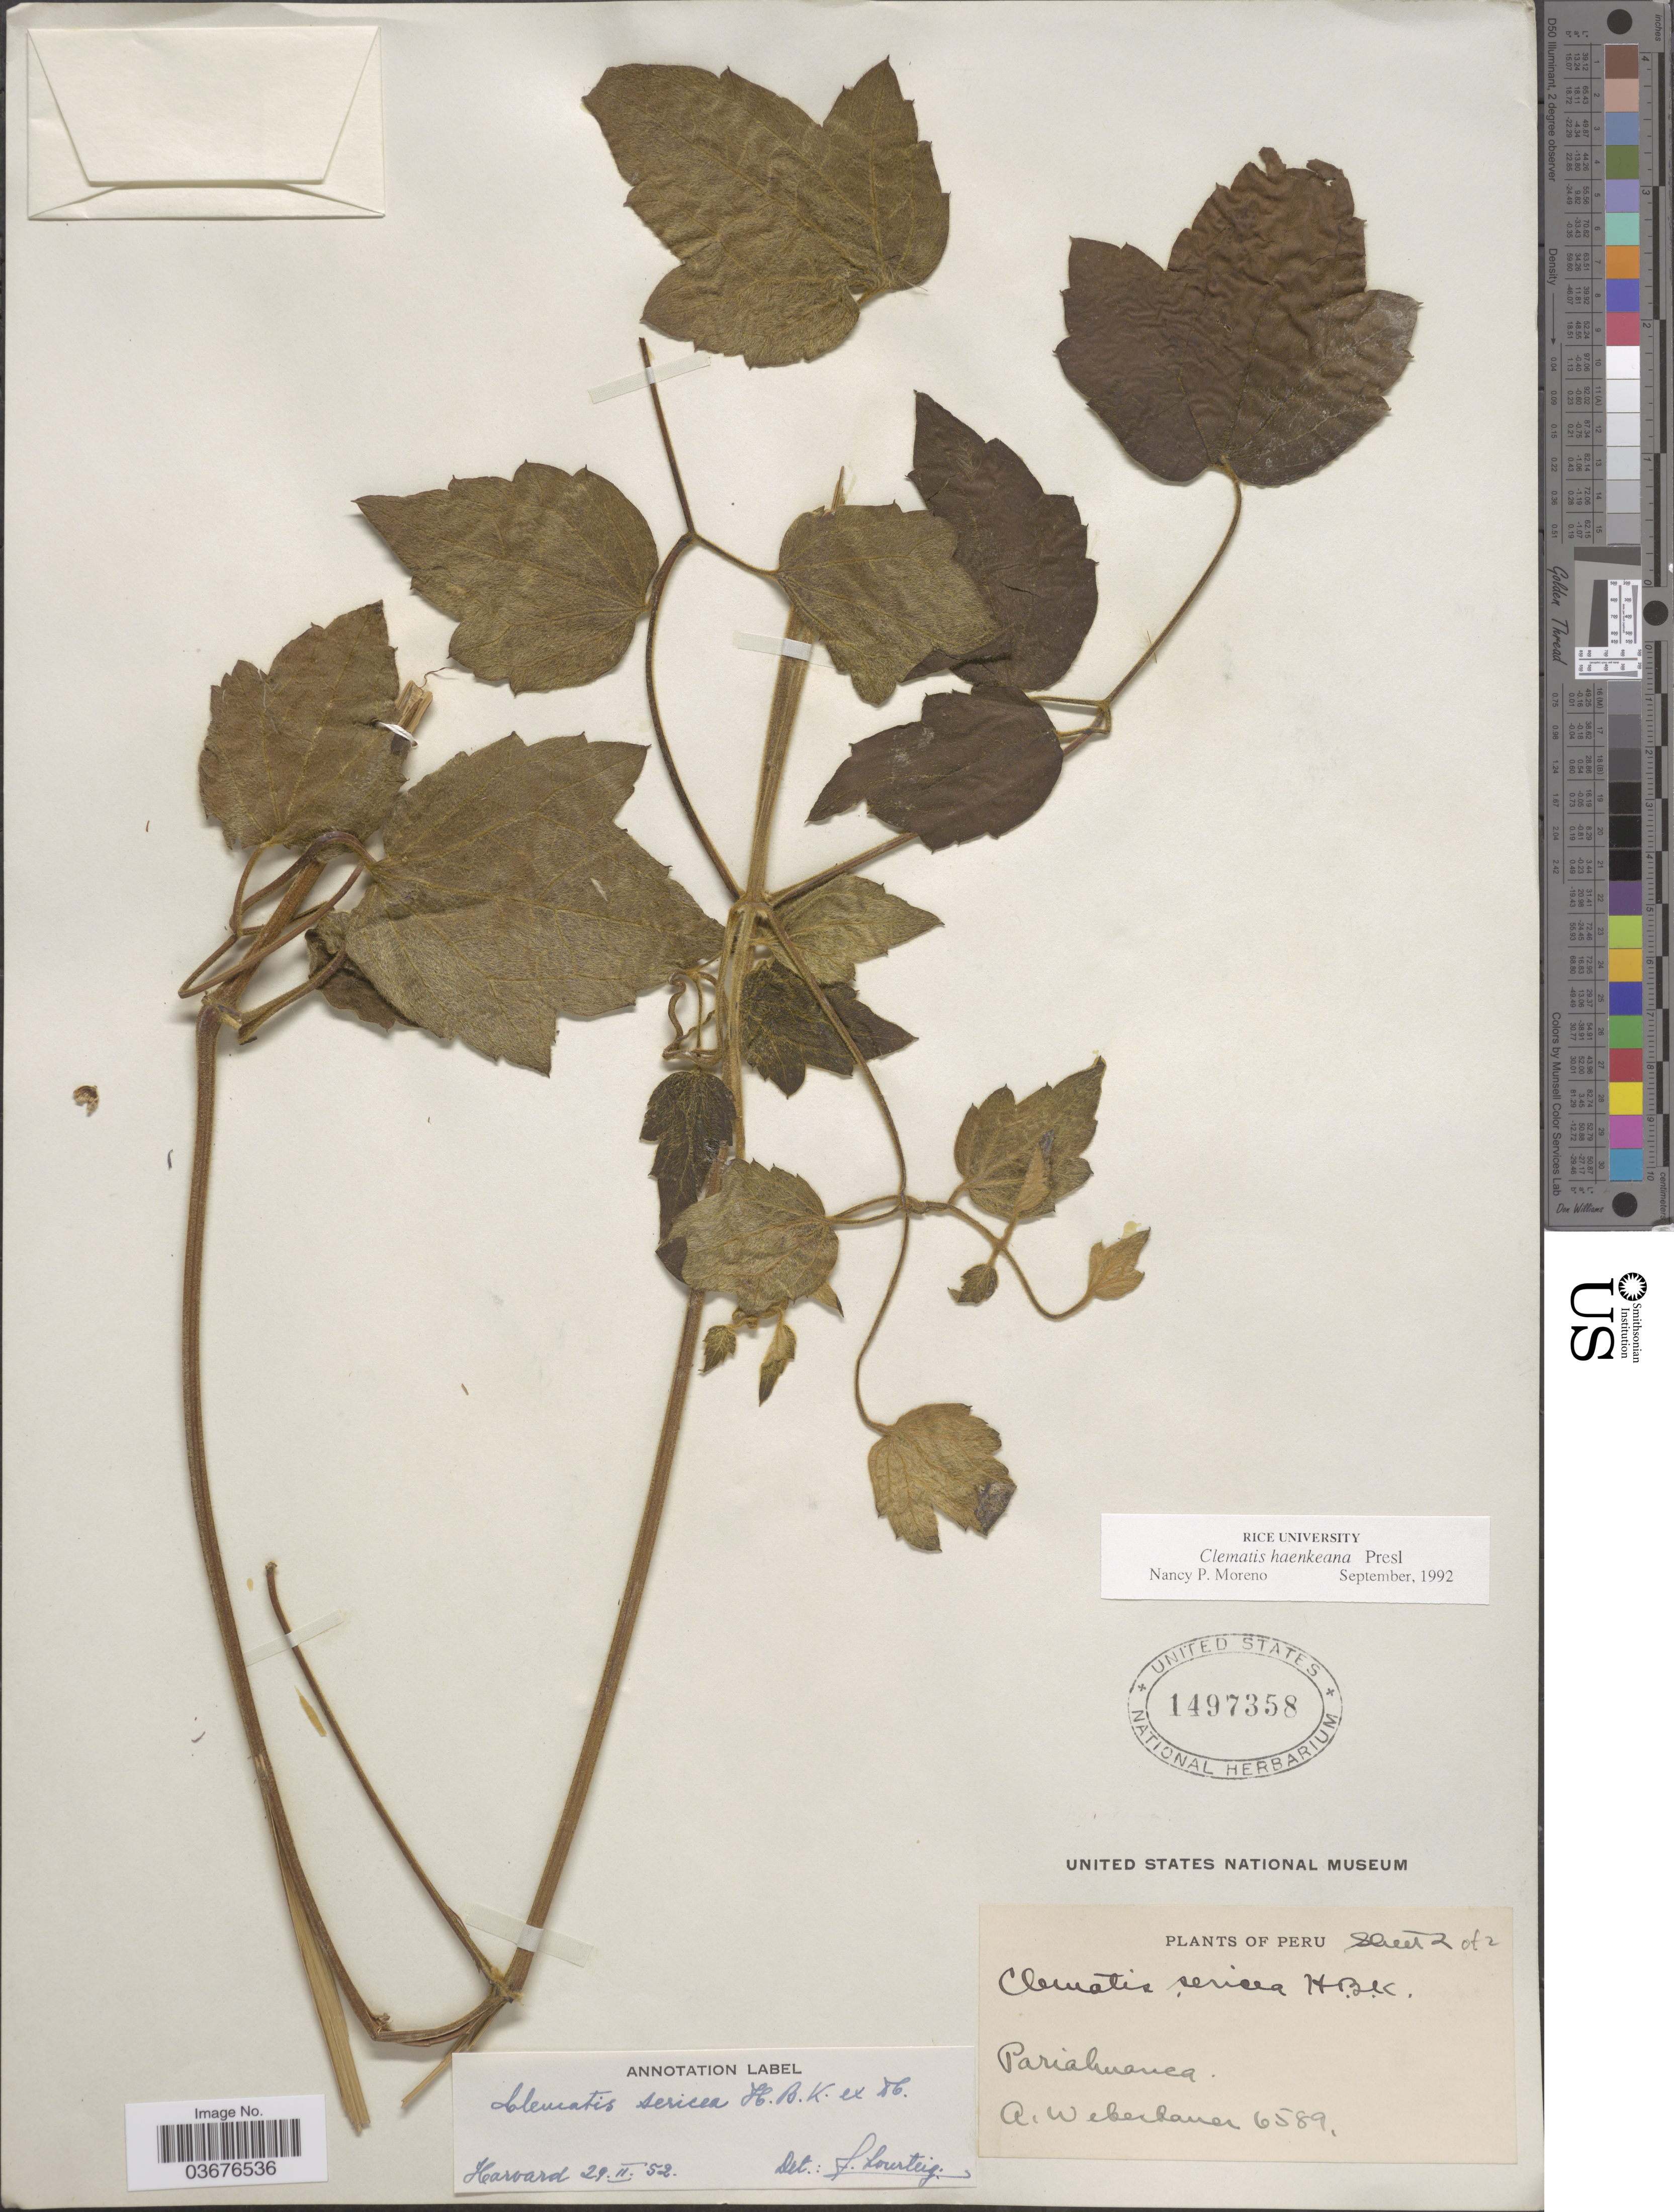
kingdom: Plantae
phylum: Tracheophyta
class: Magnoliopsida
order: Ranunculales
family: Ranunculaceae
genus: Clematis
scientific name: Clematis haenkeana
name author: C. Presl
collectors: A. Weberbauer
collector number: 6589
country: Peru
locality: Pariahuanca.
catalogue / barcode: US 1497358